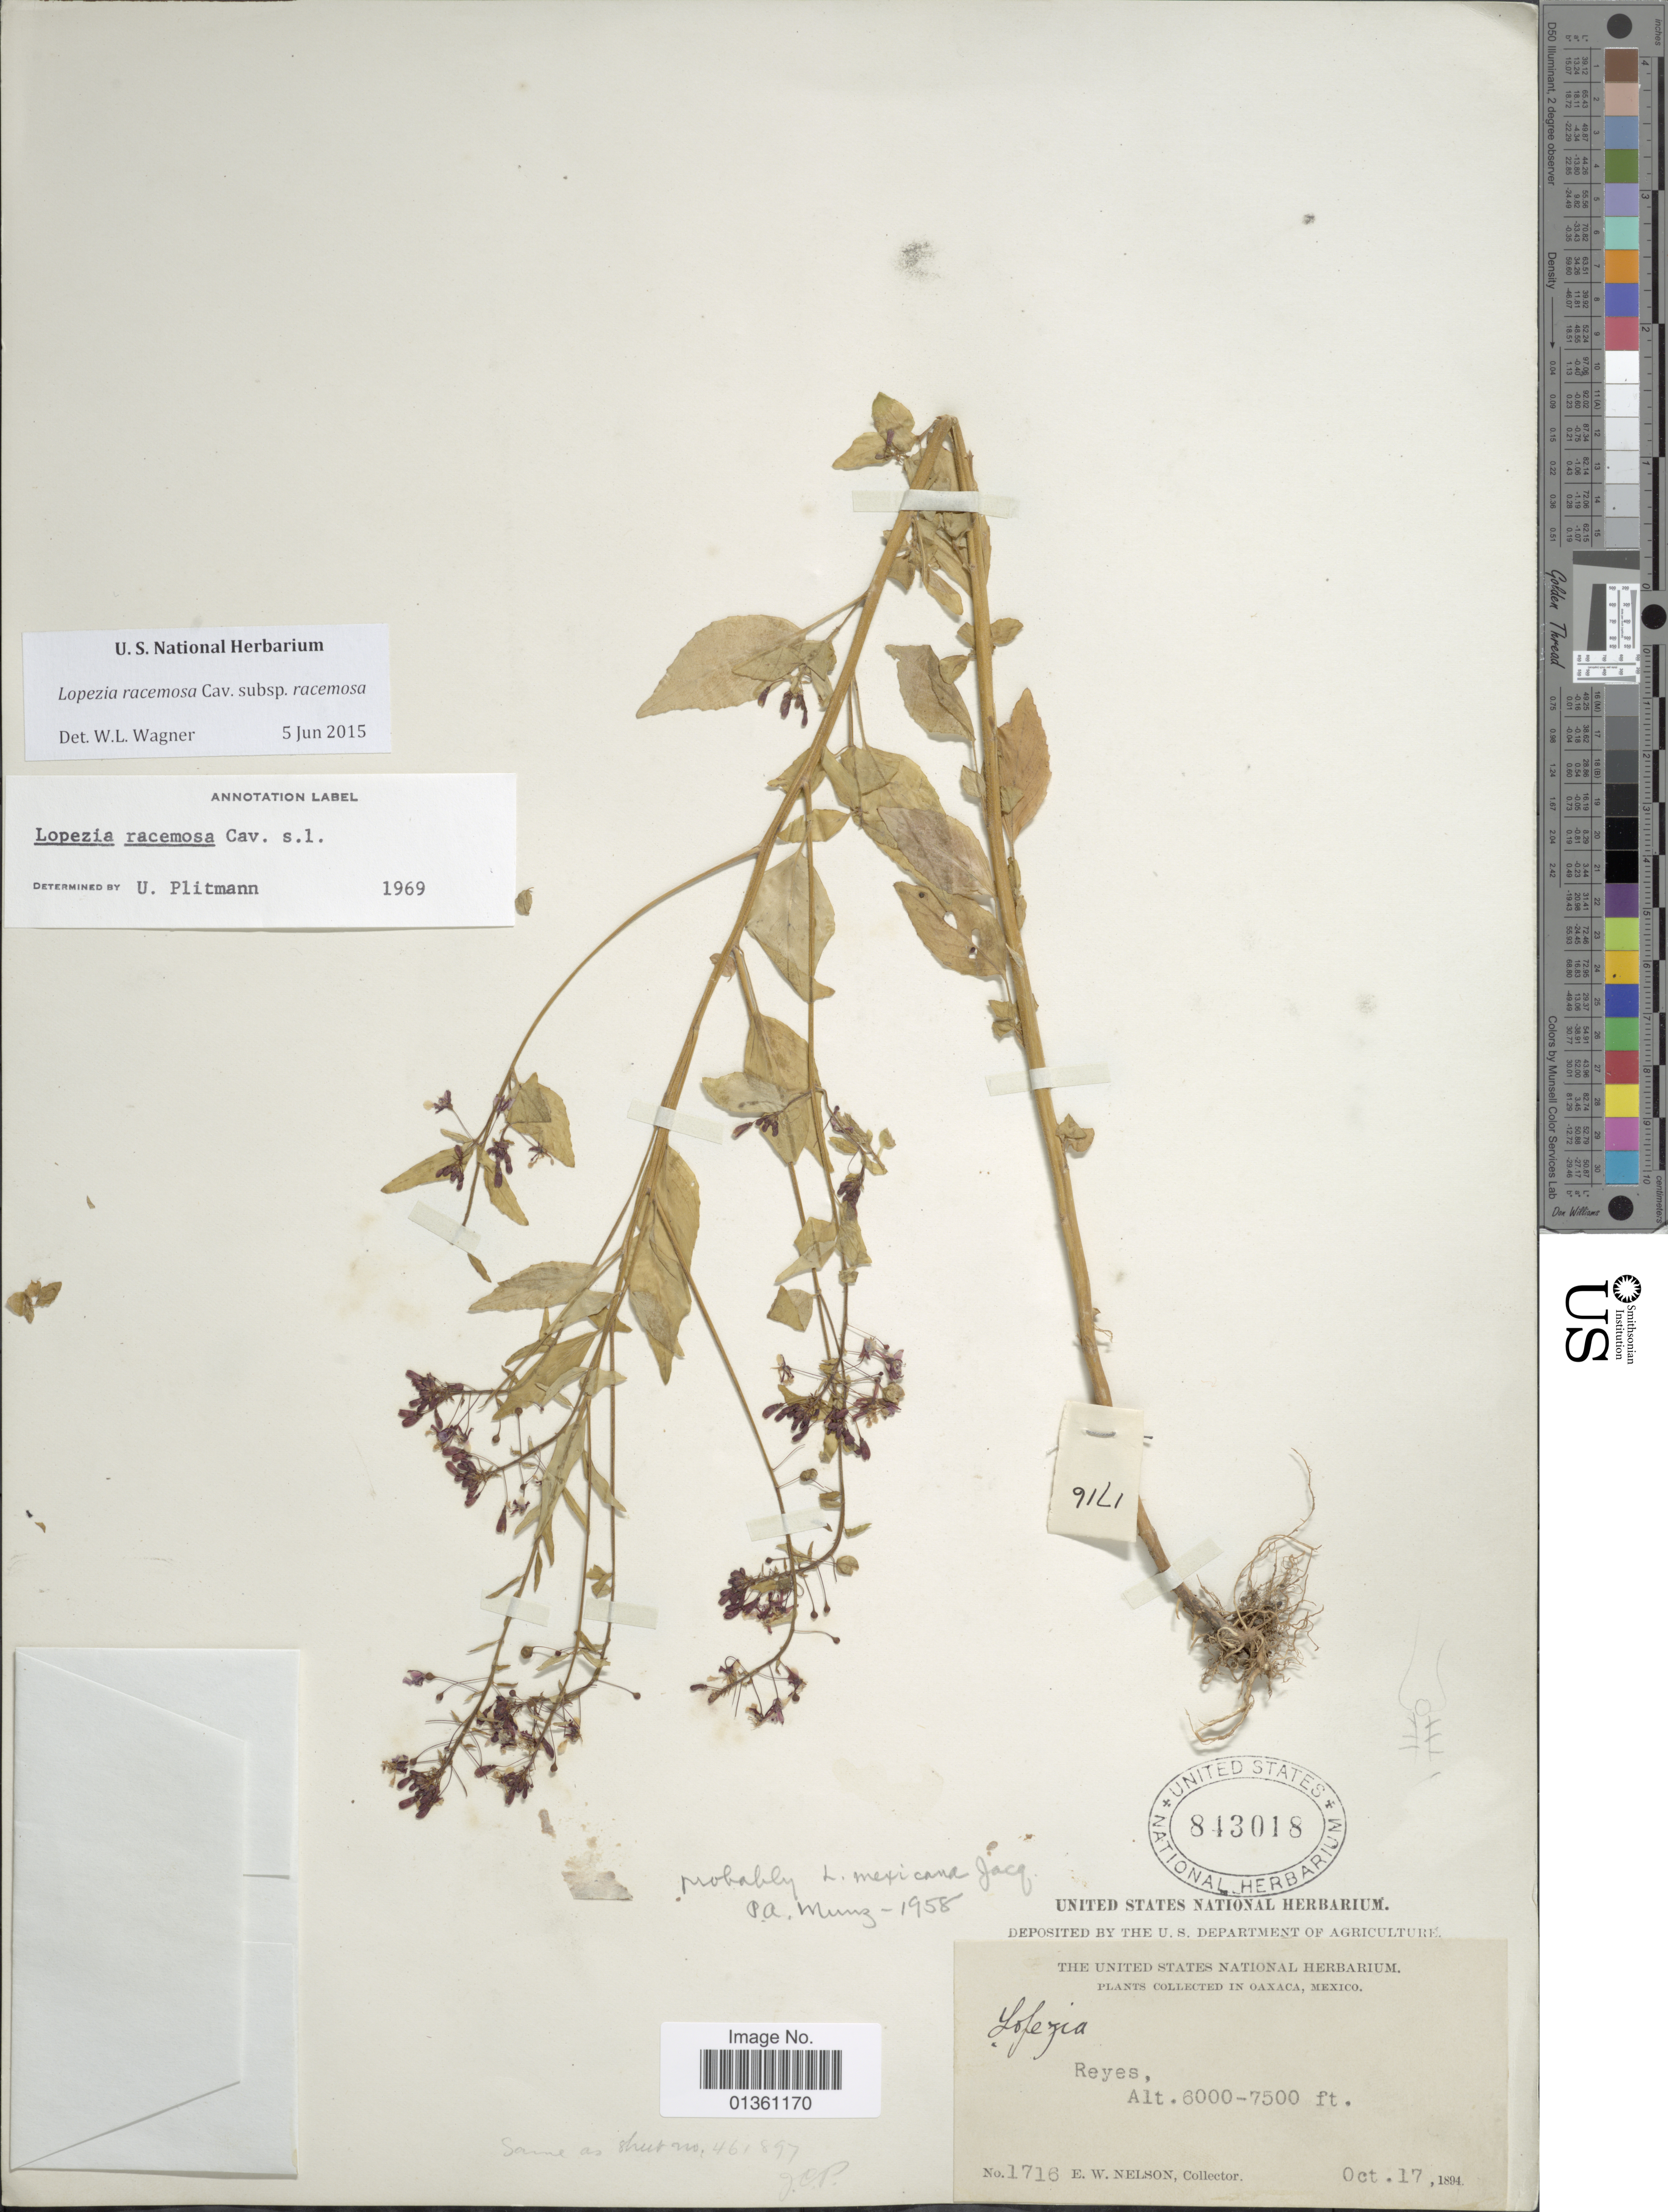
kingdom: Plantae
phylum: Tracheophyta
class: Magnoliopsida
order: Myrtales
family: Onagraceae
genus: Lopezia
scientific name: Lopezia racemosa subsp. racemosa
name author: Cav.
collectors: E. W. Nelson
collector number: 1716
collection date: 1894-10-17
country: Mexico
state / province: Oaxaca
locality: Reyes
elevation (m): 1829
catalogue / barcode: US 843018